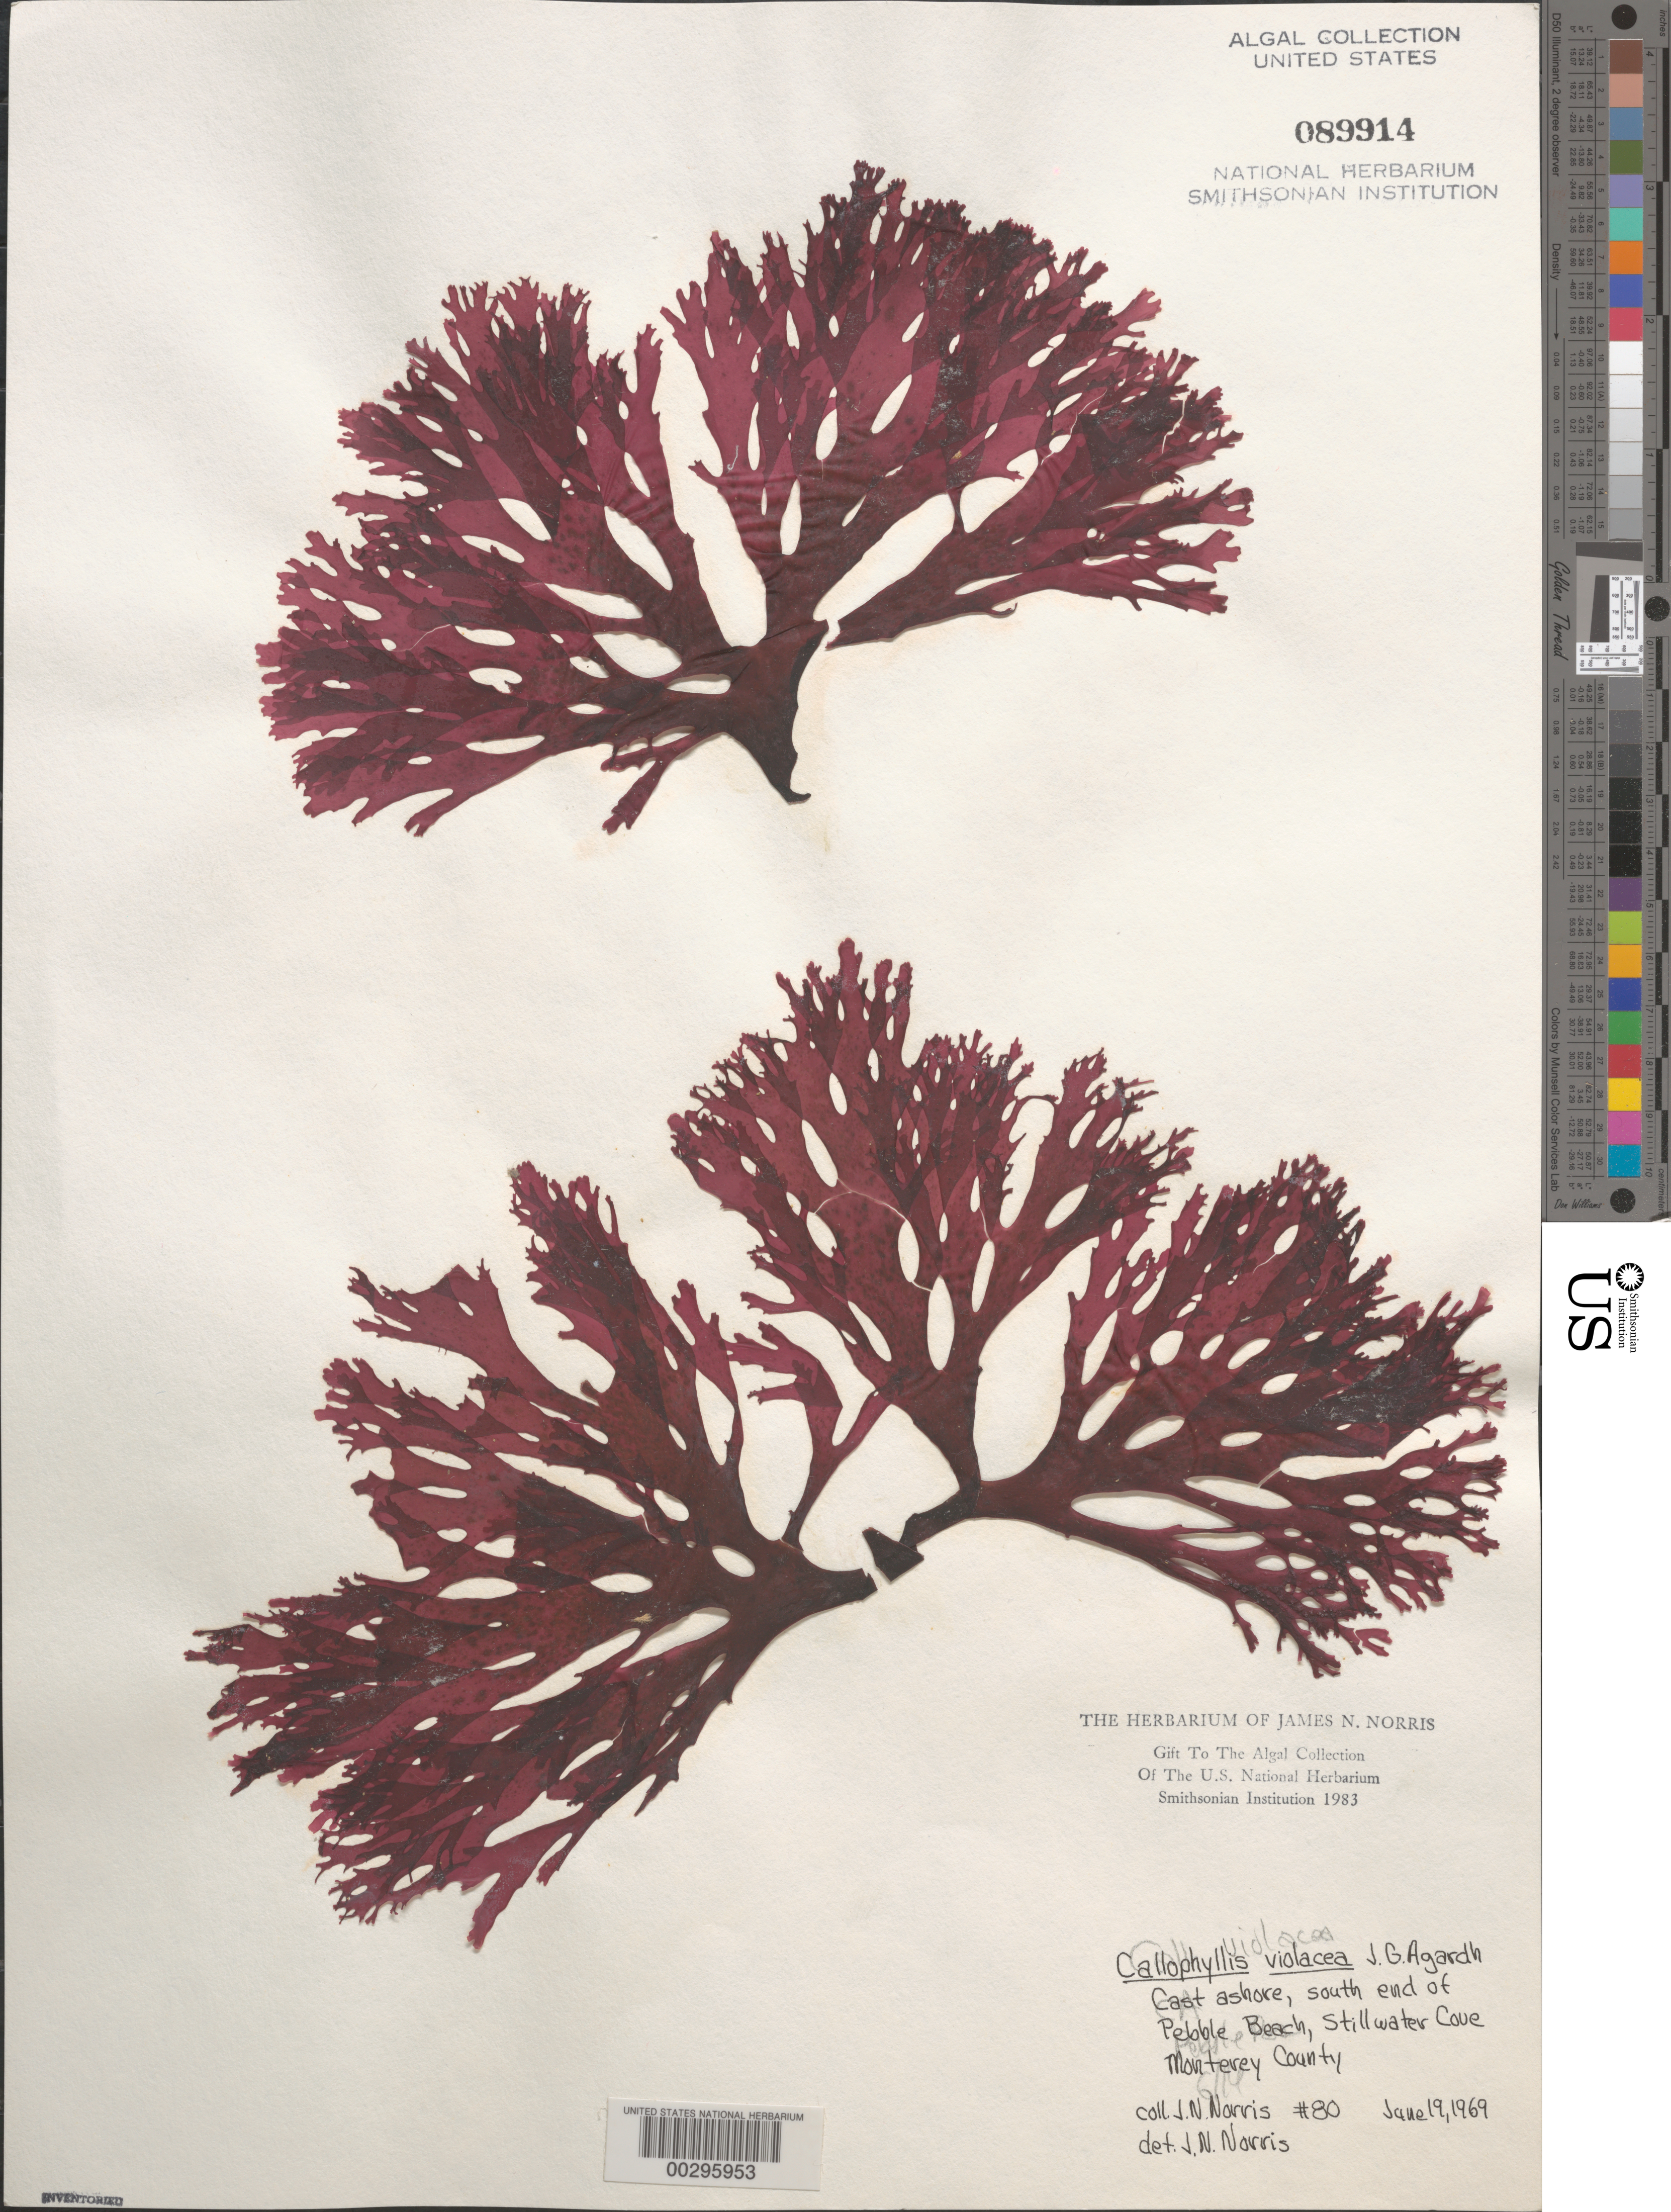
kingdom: Plantae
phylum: Rhodophyta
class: Florideophyceae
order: Gigartinales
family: Kallymeniaceae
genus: Callophyllis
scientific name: Callophyllis violacea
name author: J. Agardh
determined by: Norris, James N.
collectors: J. N. Norris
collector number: JN-80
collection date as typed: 19 Jun 1969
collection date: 1969-06-19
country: United States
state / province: California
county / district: Monterey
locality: Pebble Beach, Stillwater Cove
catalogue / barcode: US 89914